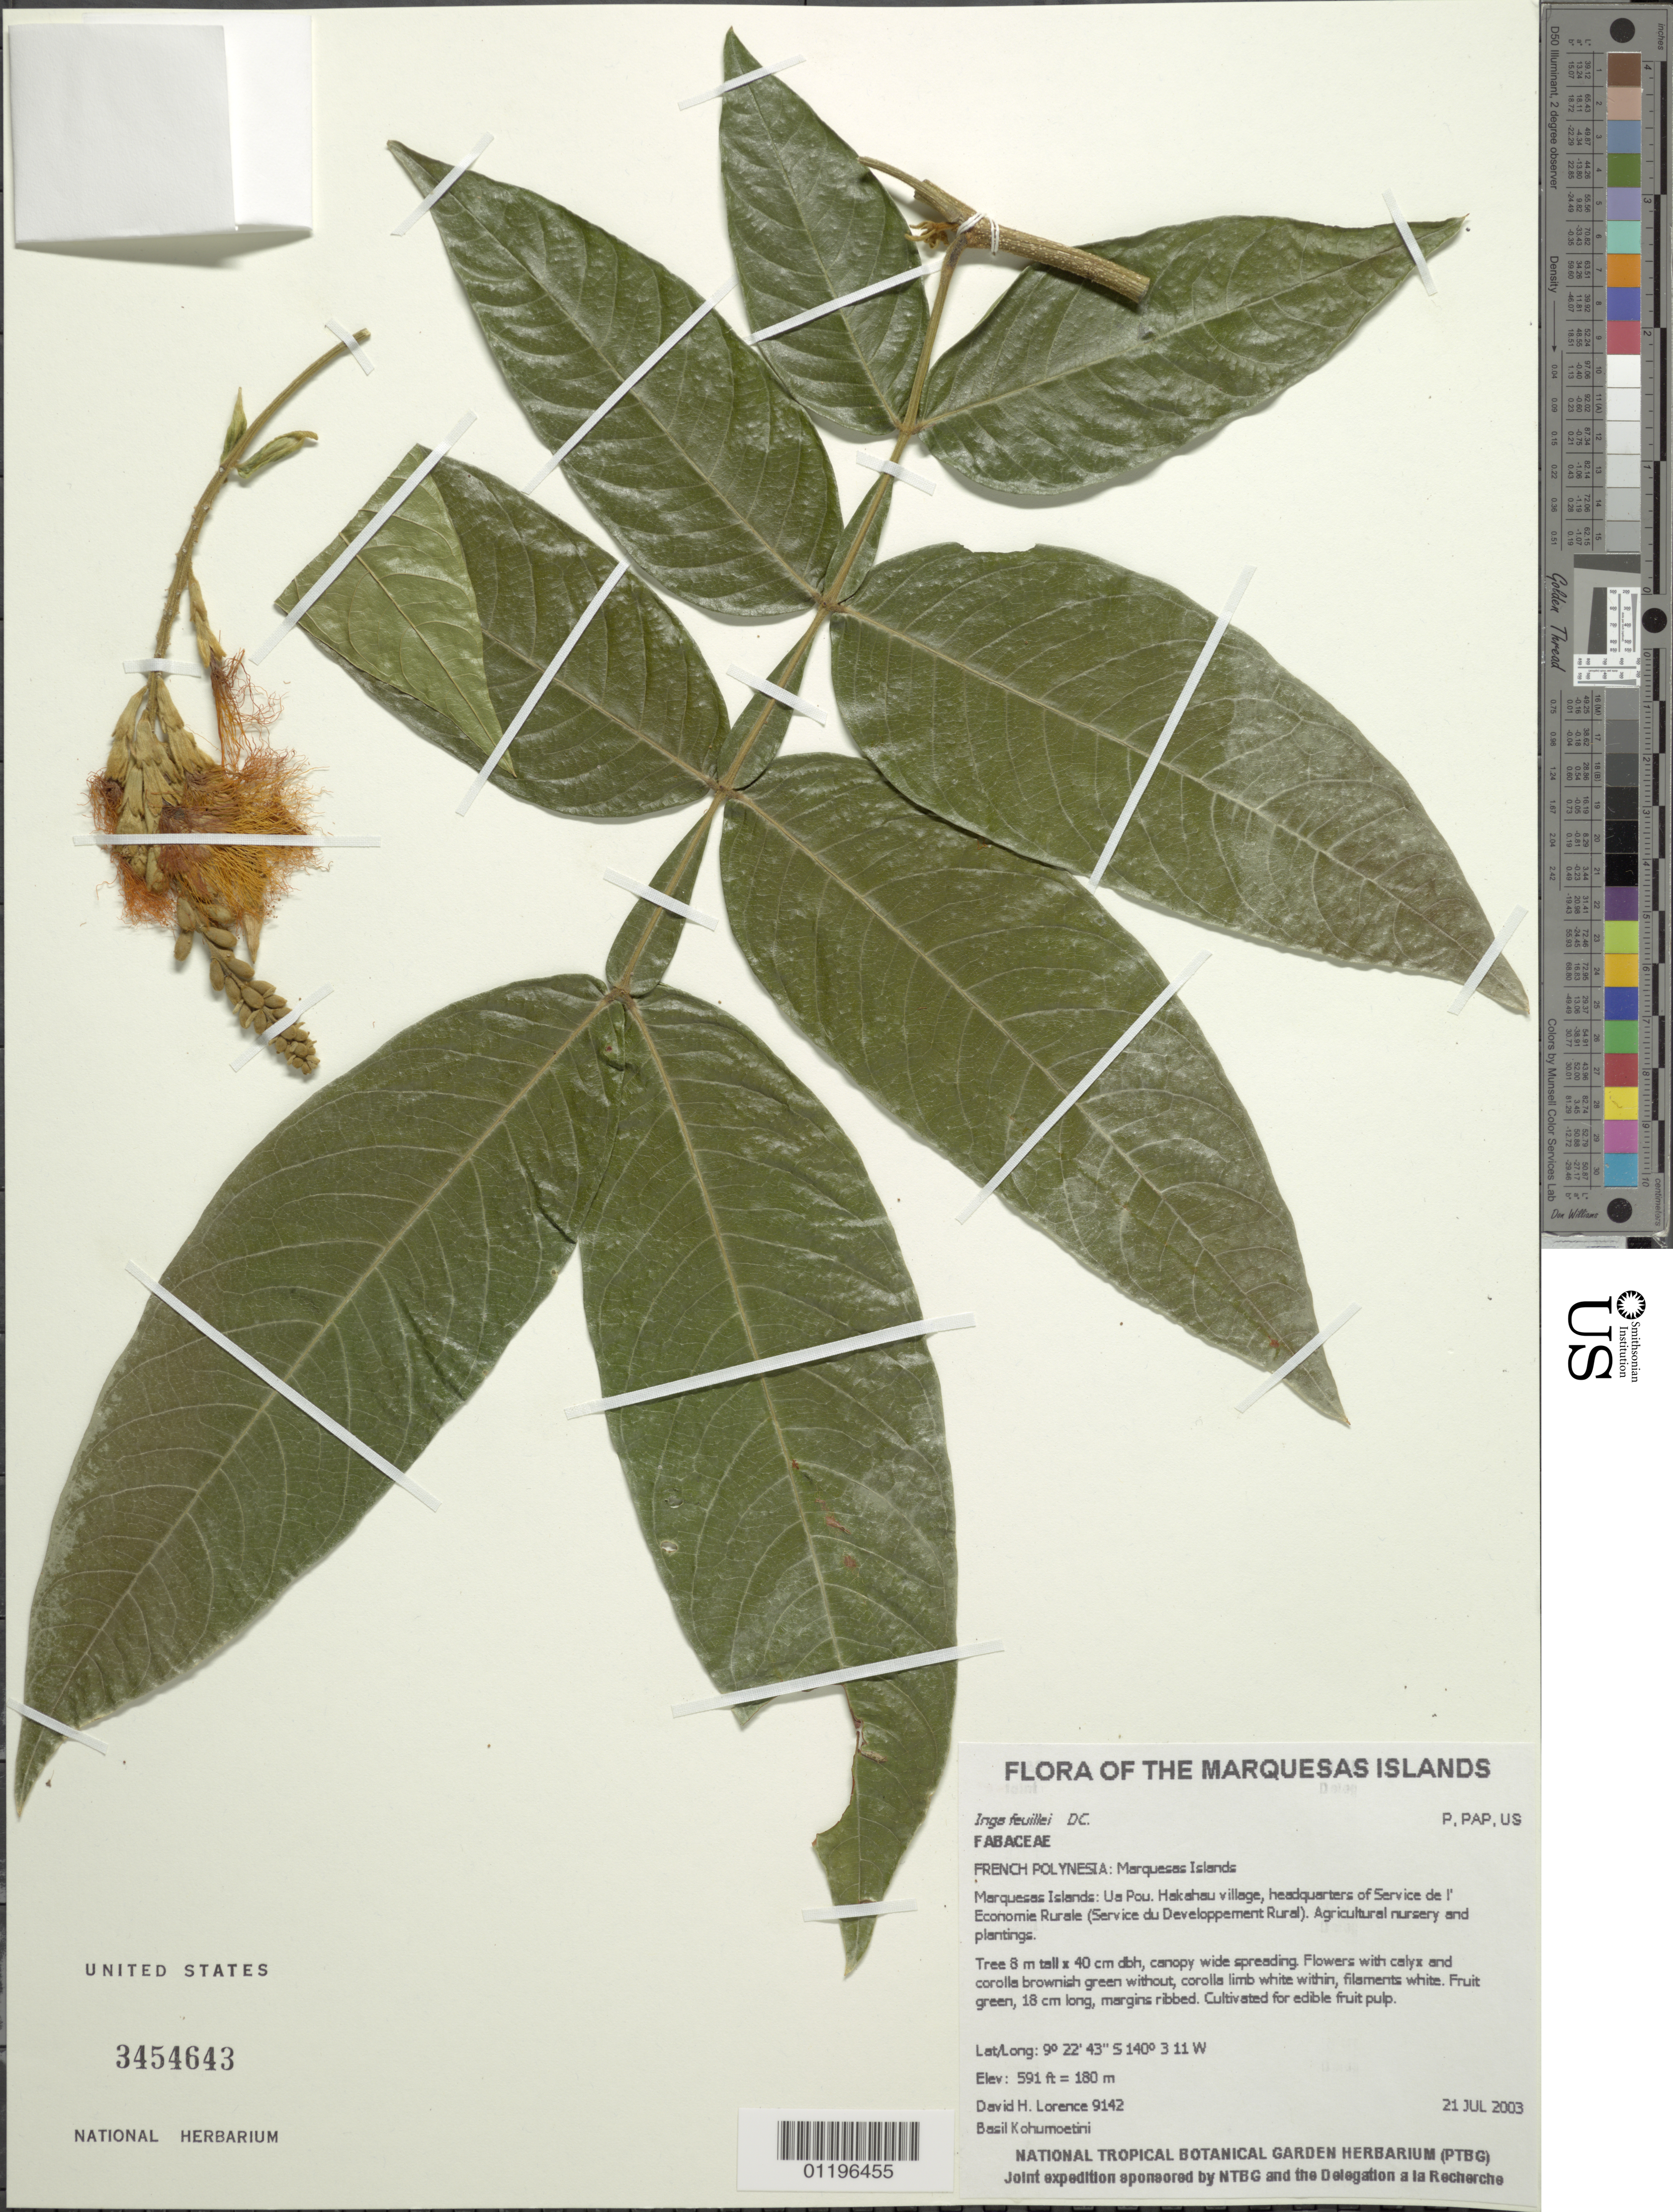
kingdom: Plantae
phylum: Tracheophyta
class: Magnoliopsida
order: Fabales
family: Fabaceae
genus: Inga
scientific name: Inga feuillei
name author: DC.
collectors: D. Lorence & B. Kohumoetini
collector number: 9142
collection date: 2003-07-21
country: French Polynesia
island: Ua Pou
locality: Hakahau village, headquarters of Service de l' Economie Rurale (Service du Developpement Rural)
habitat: Agricultural nursery and plantings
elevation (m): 180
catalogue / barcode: US 3454643